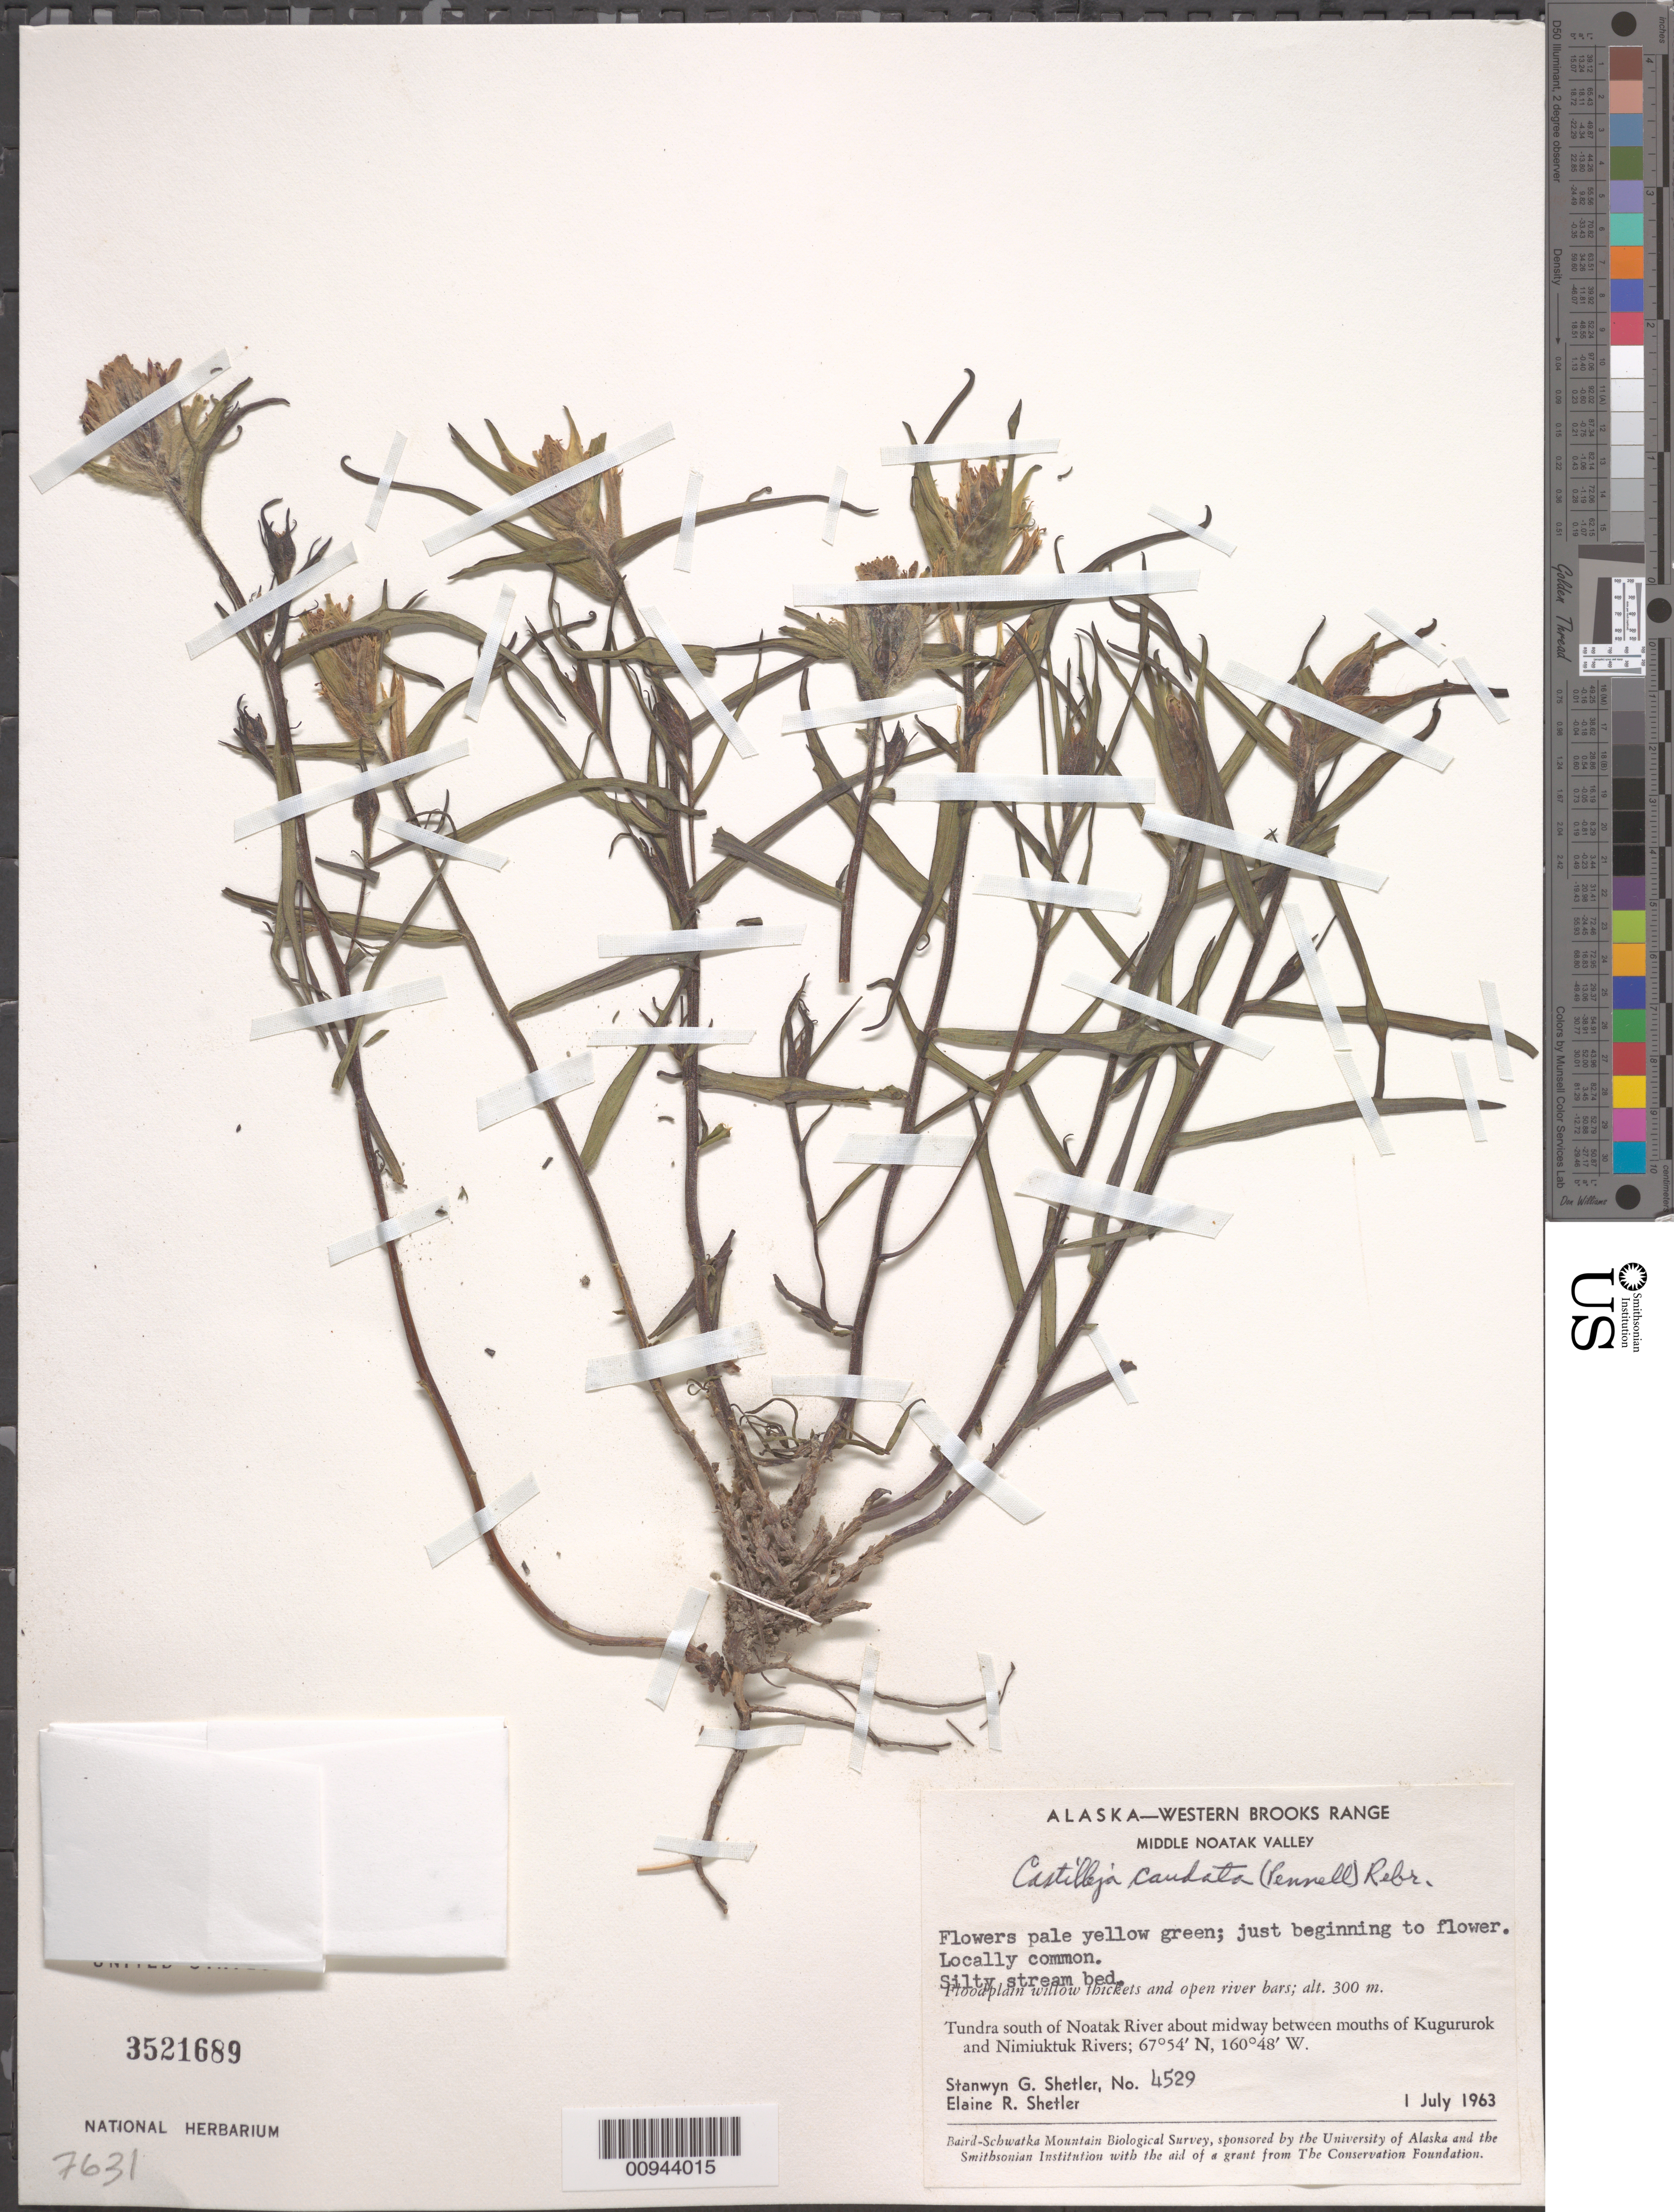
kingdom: Plantae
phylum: Tracheophyta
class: Magnoliopsida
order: Lamiales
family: Orobanchaceae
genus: Castilleja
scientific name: Castilleja caudata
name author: (Pennell) Rebrist.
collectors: S. Shetler & E. R. Shetler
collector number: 4529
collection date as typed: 01 Jul 1963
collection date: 1963-07-01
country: United States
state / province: Alaska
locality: S of Noatak River about midway between mouths of Kugururok and Nimiuktuk Rivers. Western Brooks Range, Middle Noatak Valley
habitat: Tundra. Silty stream bed. Floodplain willow thickets and open river bars.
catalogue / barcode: US 3521689